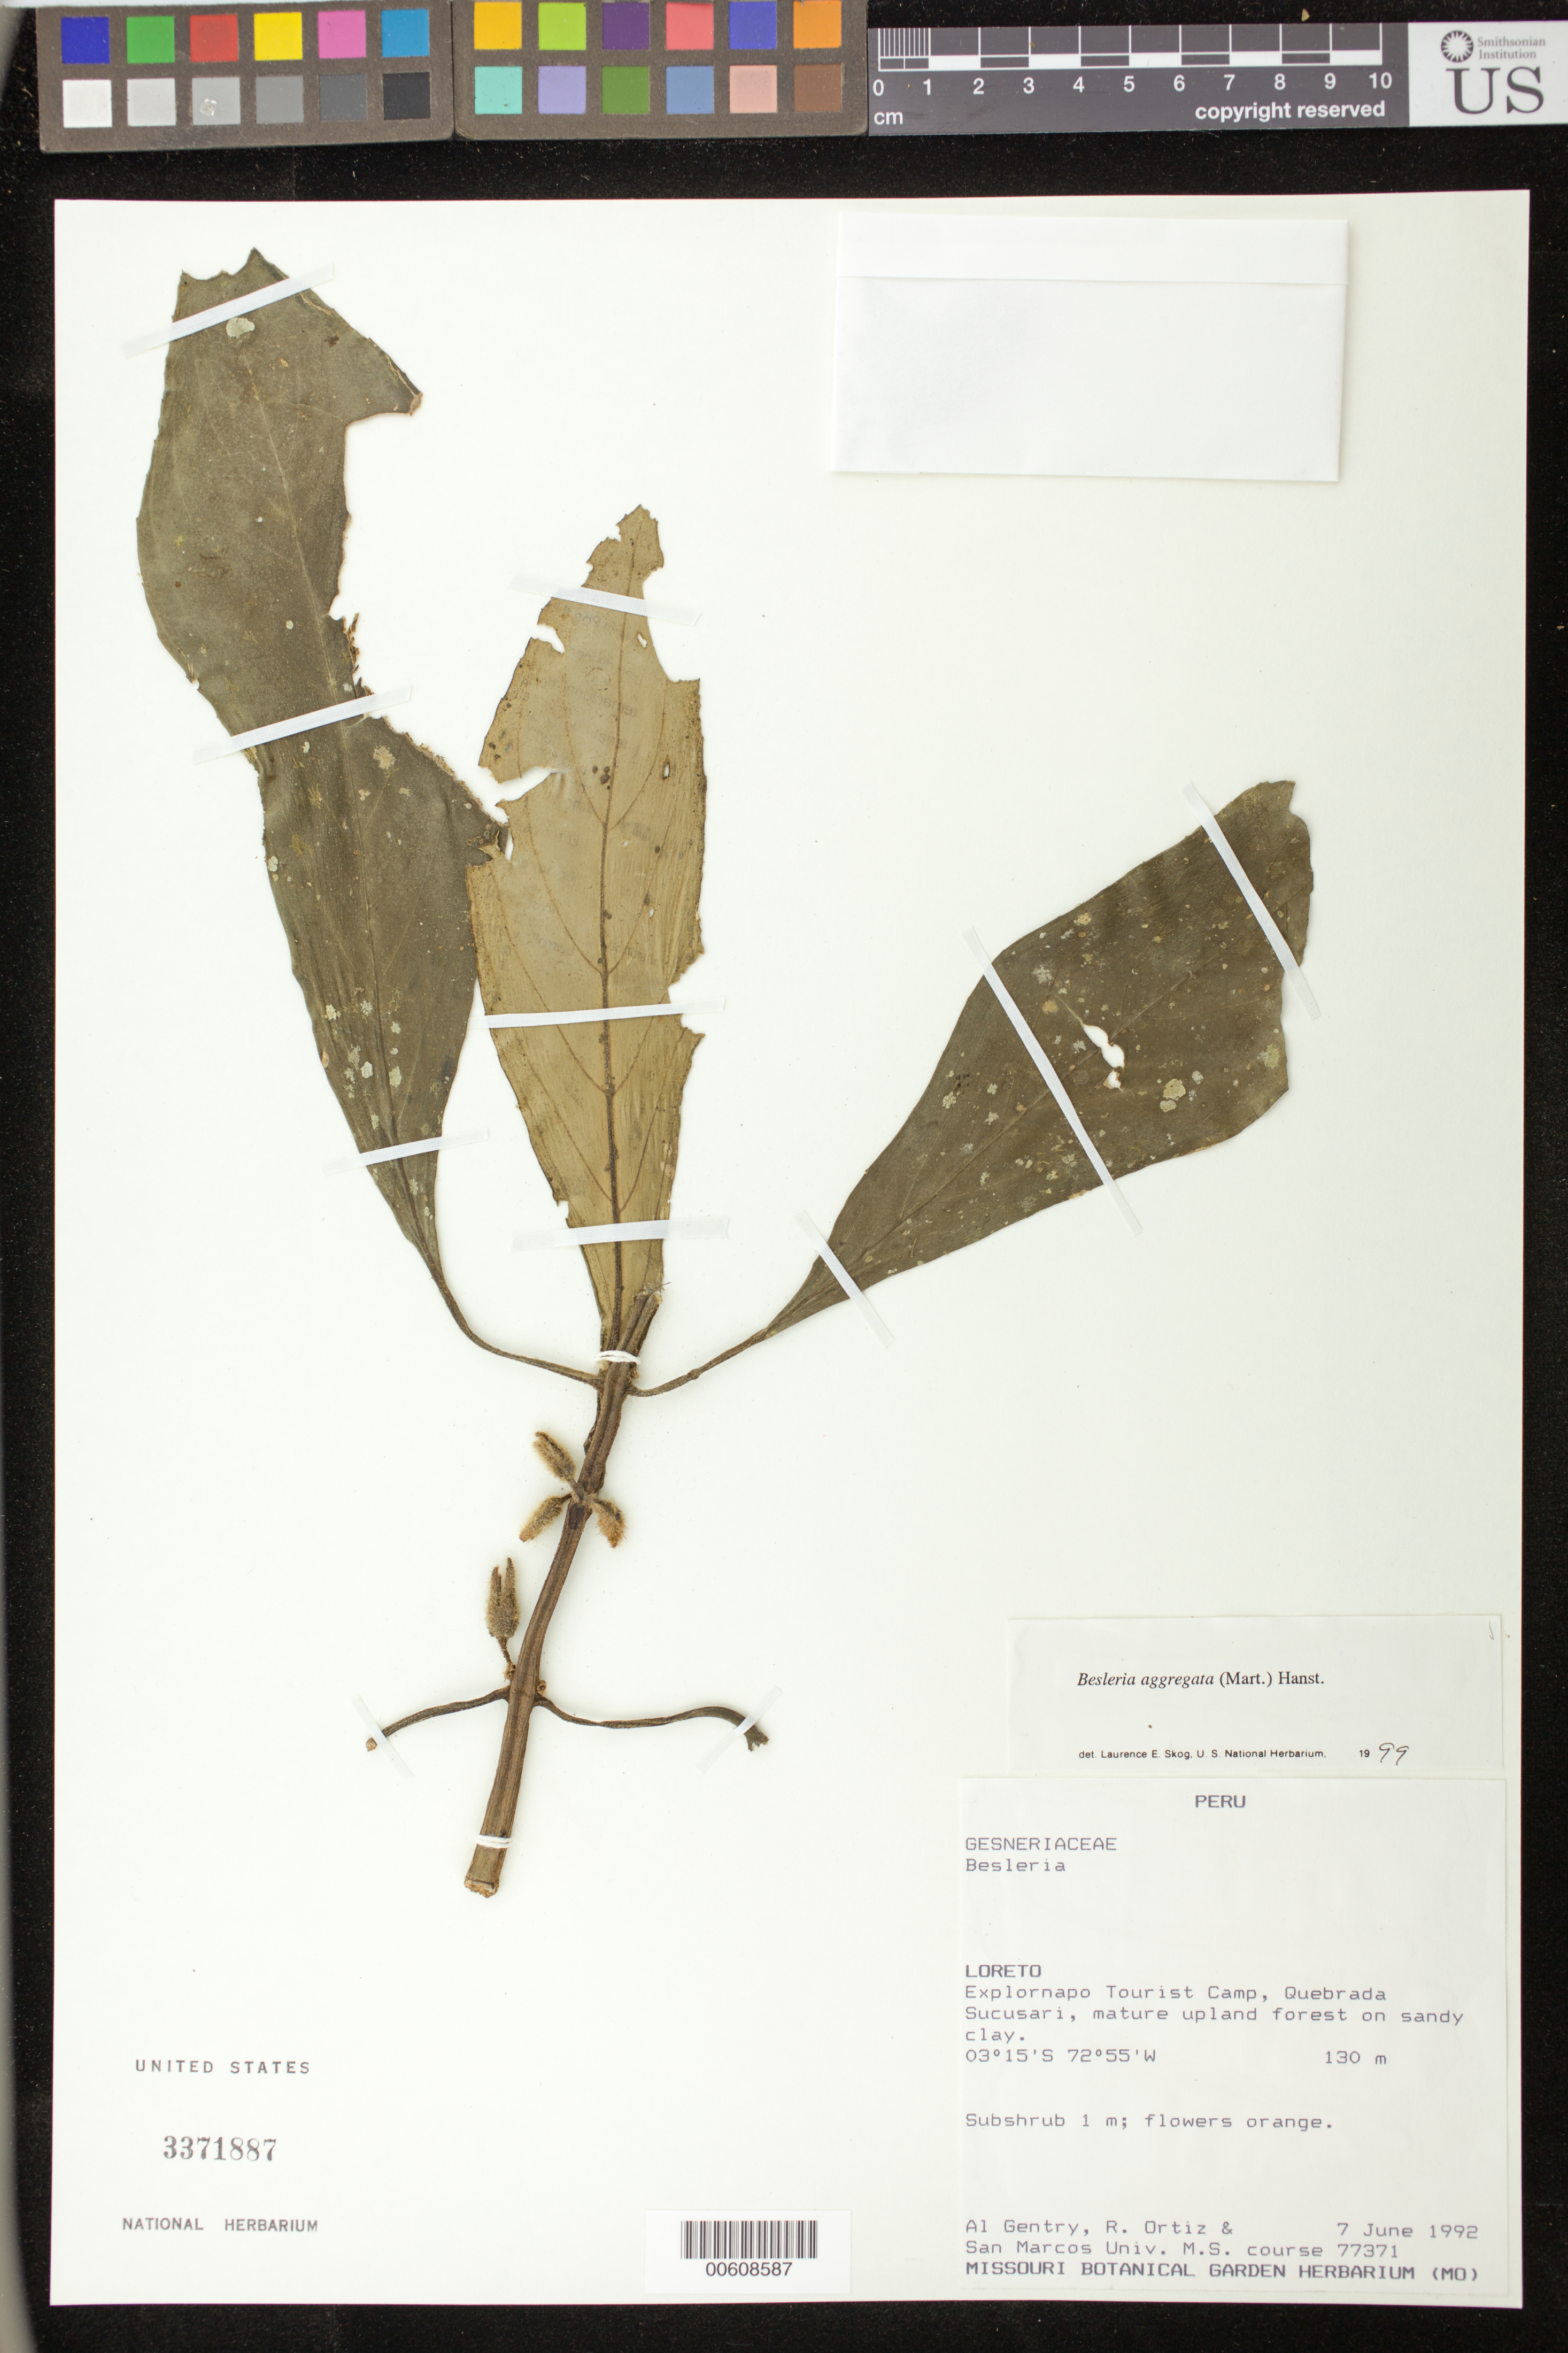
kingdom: Plantae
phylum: Tracheophyta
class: Magnoliopsida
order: Lamiales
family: Gesneriaceae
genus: Besleria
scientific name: Besleria aggregata var. aggregata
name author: (Mart.) Hanst.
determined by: Skog, Laurence E.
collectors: A. H. Gentry, R. del C. Ortiz & San Marcos Univ. M.S. course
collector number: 77371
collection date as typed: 07 Jun 1992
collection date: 1992-06-07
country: Peru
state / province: Loreto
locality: Explornapo Tourist Camp, Quebrada Sucusari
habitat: Mature upland forest on sandy clay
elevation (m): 130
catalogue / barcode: US 3371887